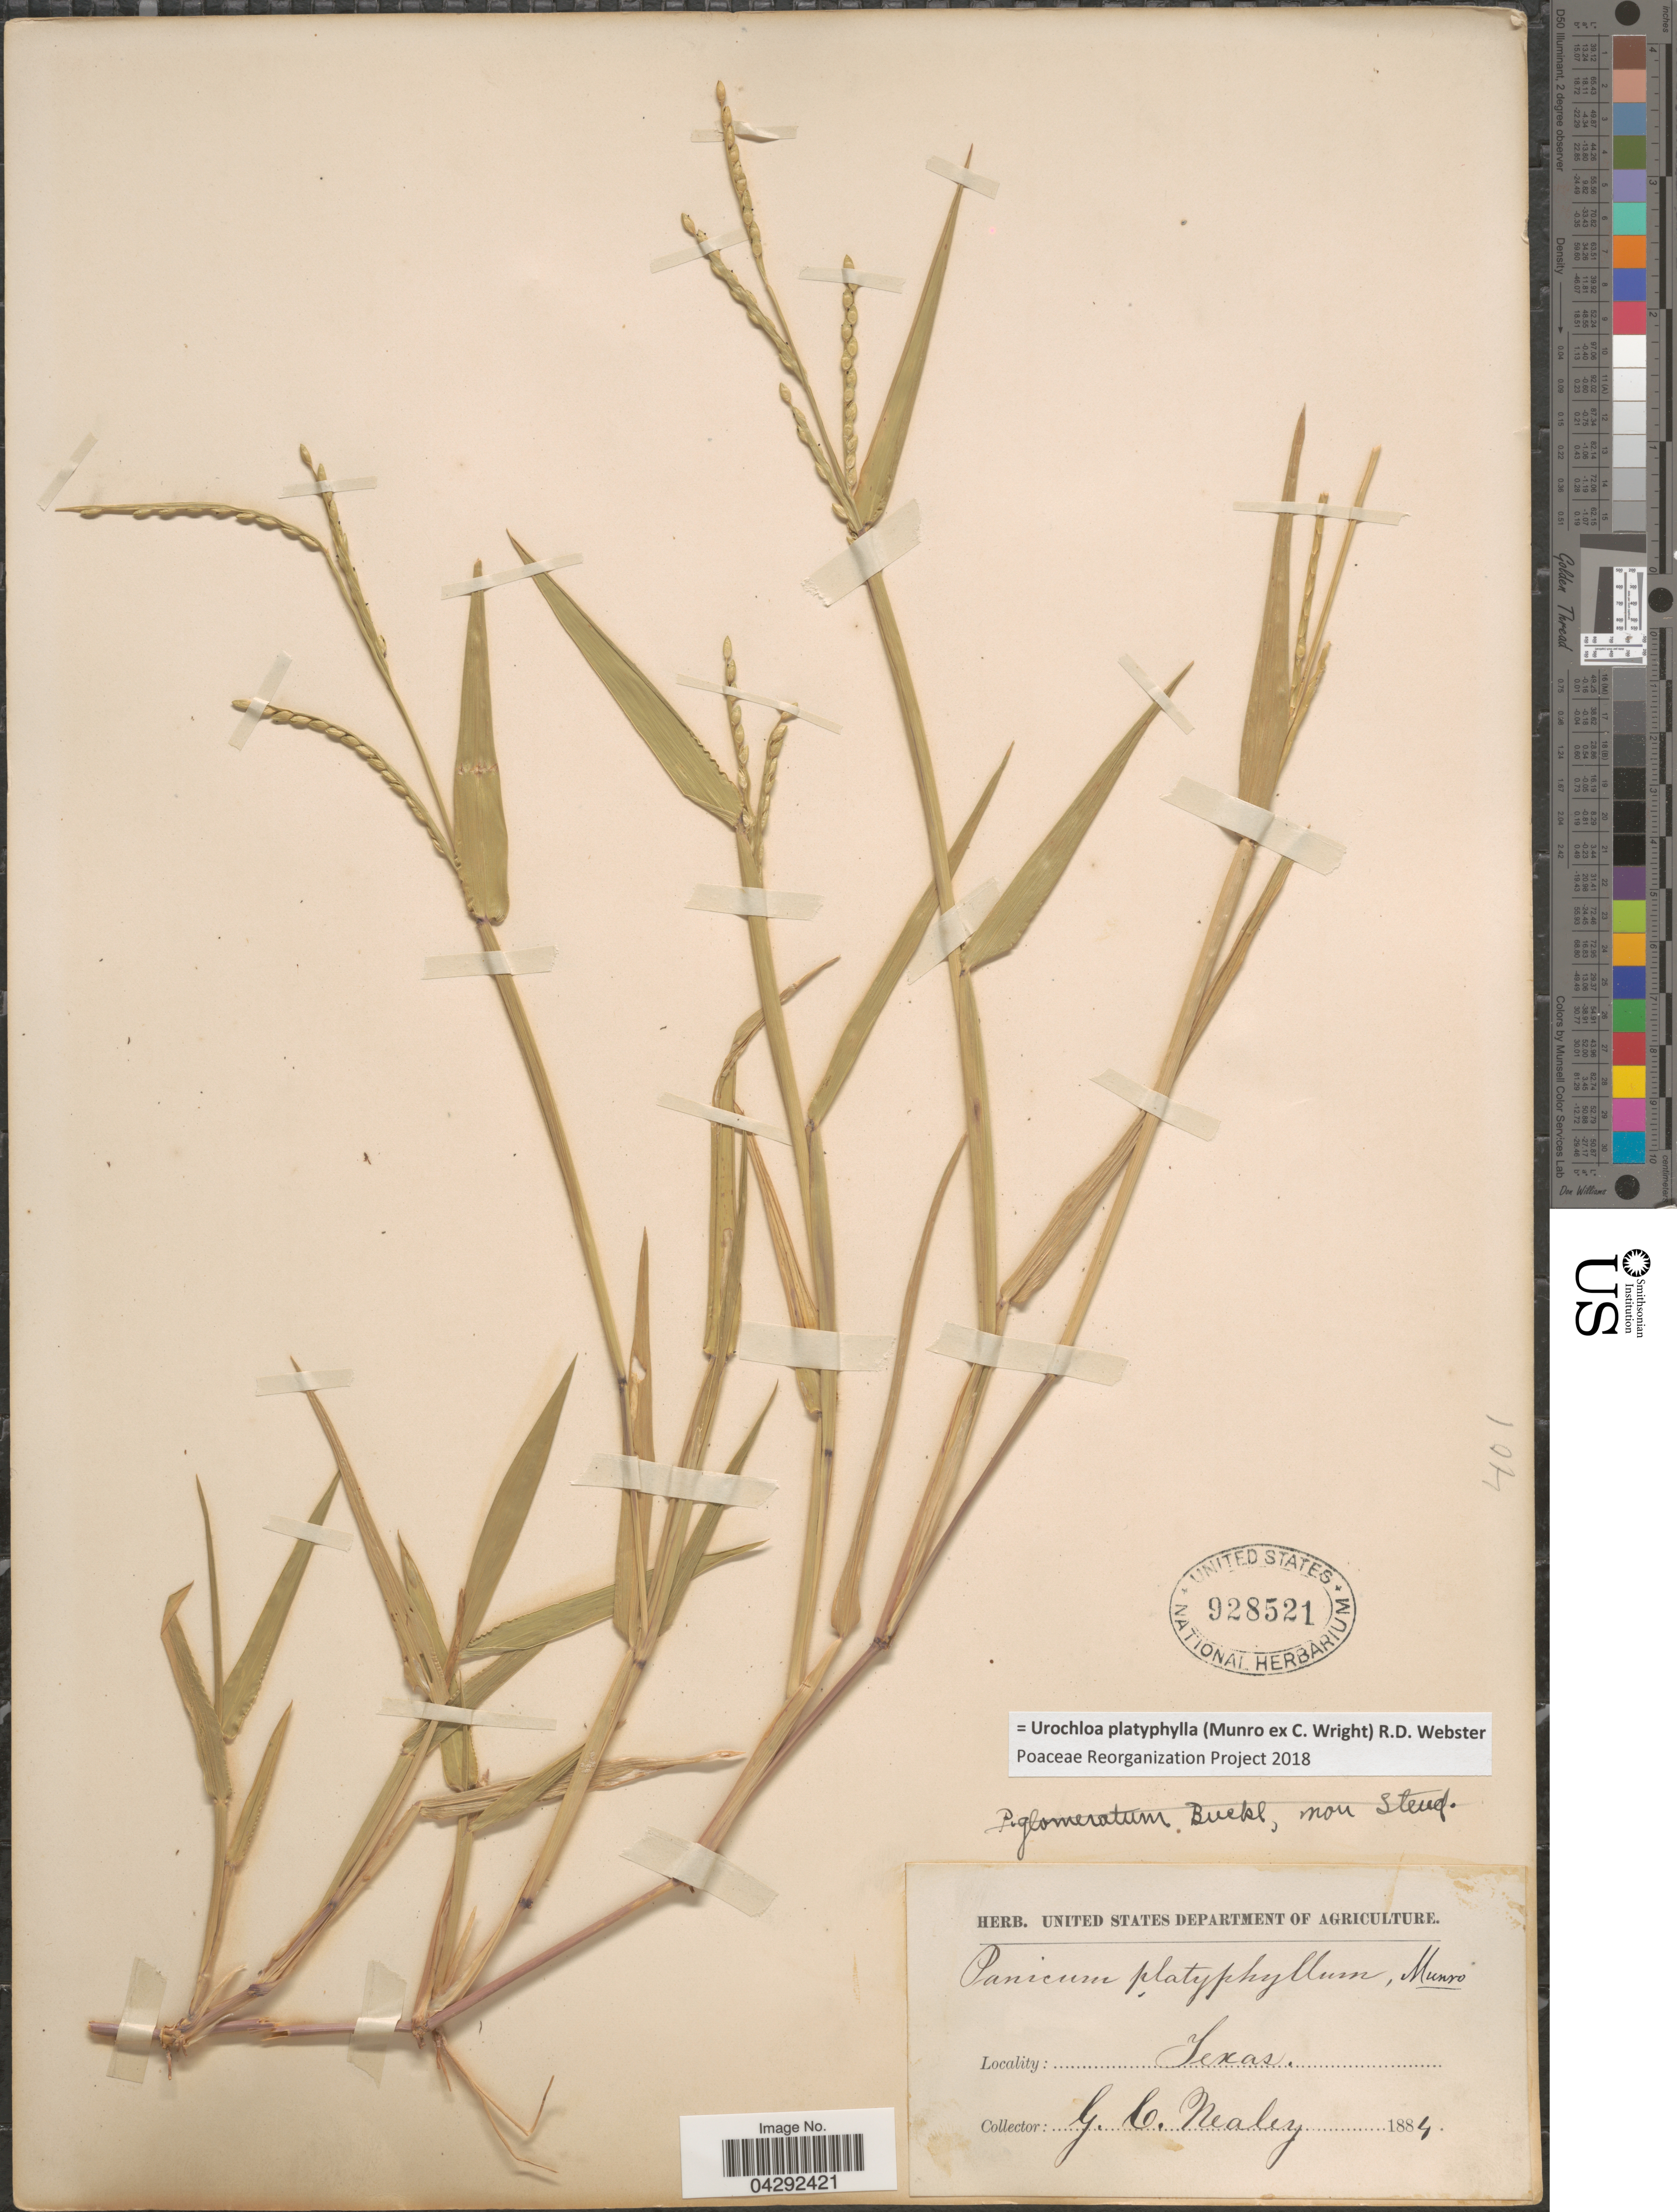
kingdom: Plantae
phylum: Tracheophyta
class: Liliopsida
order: Poales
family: Poaceae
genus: Urochloa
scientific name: Urochloa platyphylla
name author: (Munro ex C. Wright) R.D. Webster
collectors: G. Nealey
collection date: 1884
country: United States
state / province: Texas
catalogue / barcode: US 928521